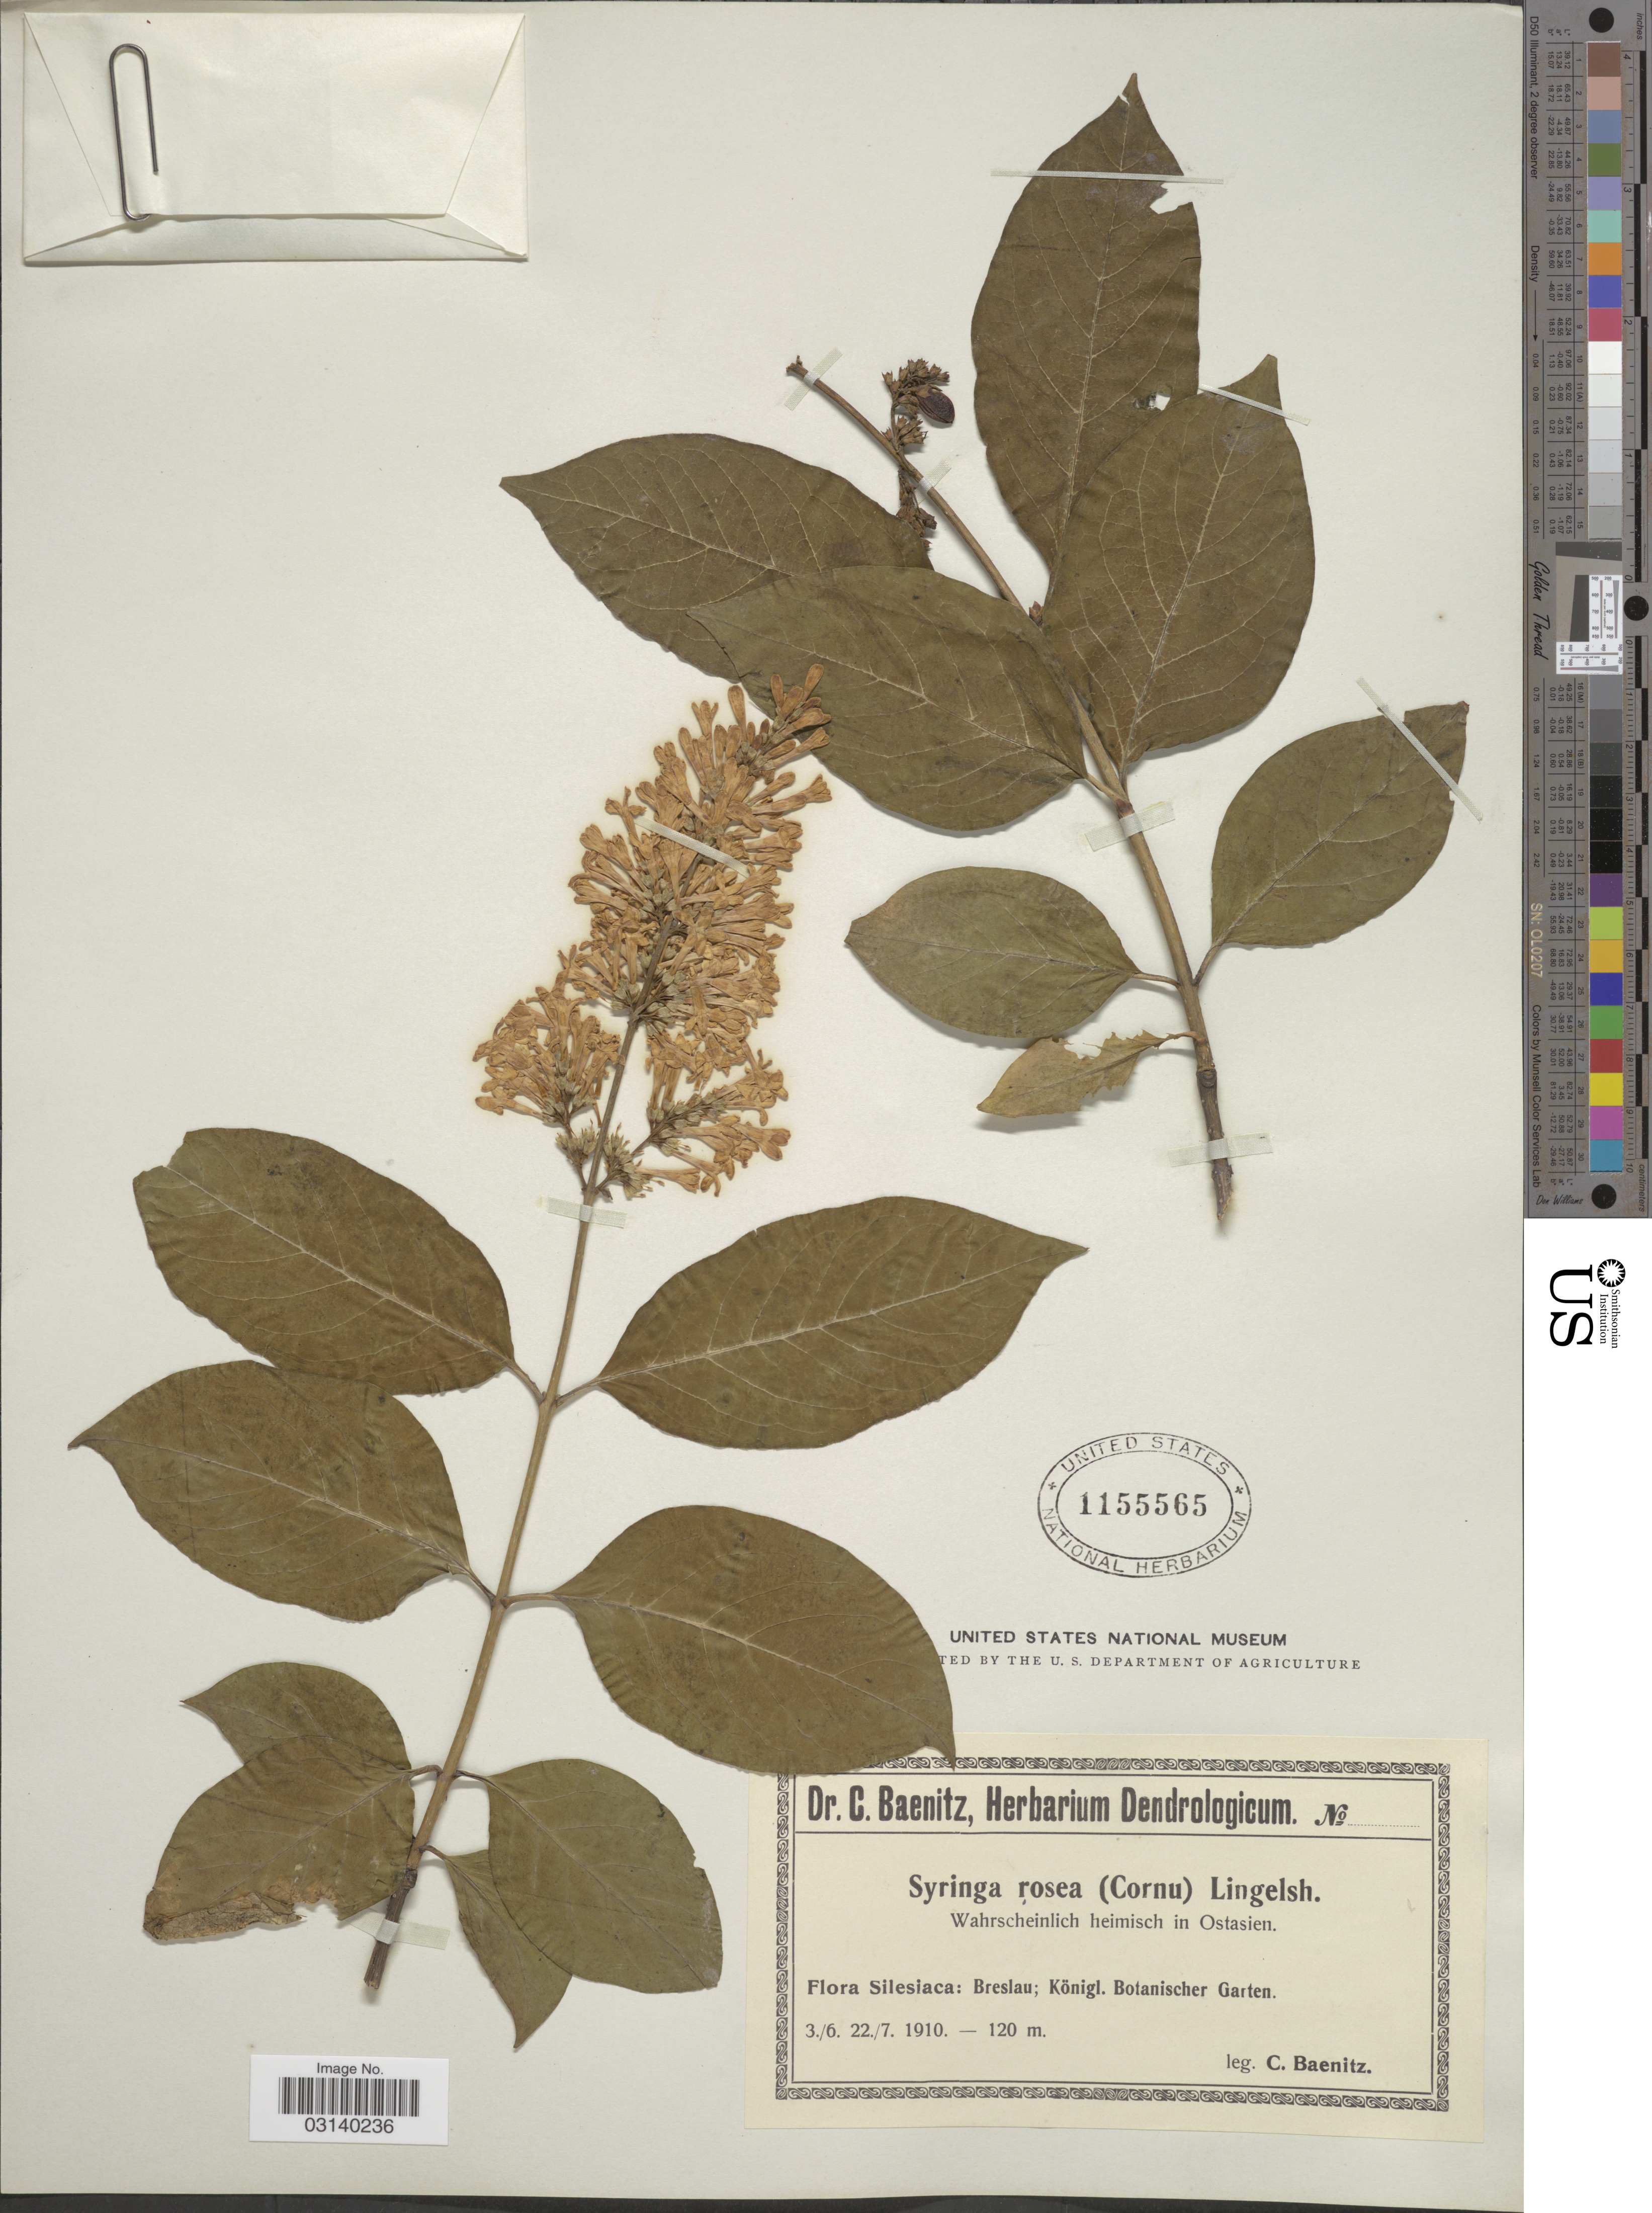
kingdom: Plantae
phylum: Tracheophyta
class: Magnoliopsida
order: Lamiales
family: Oleaceae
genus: Syringa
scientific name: Syringa villosa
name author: Vahl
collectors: C. G. Baenitz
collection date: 1910-06-03/1910-07-22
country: Poland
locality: Silesiaca: Breslau; Königl. Botanischer Garten.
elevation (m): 120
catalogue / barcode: US 1155565